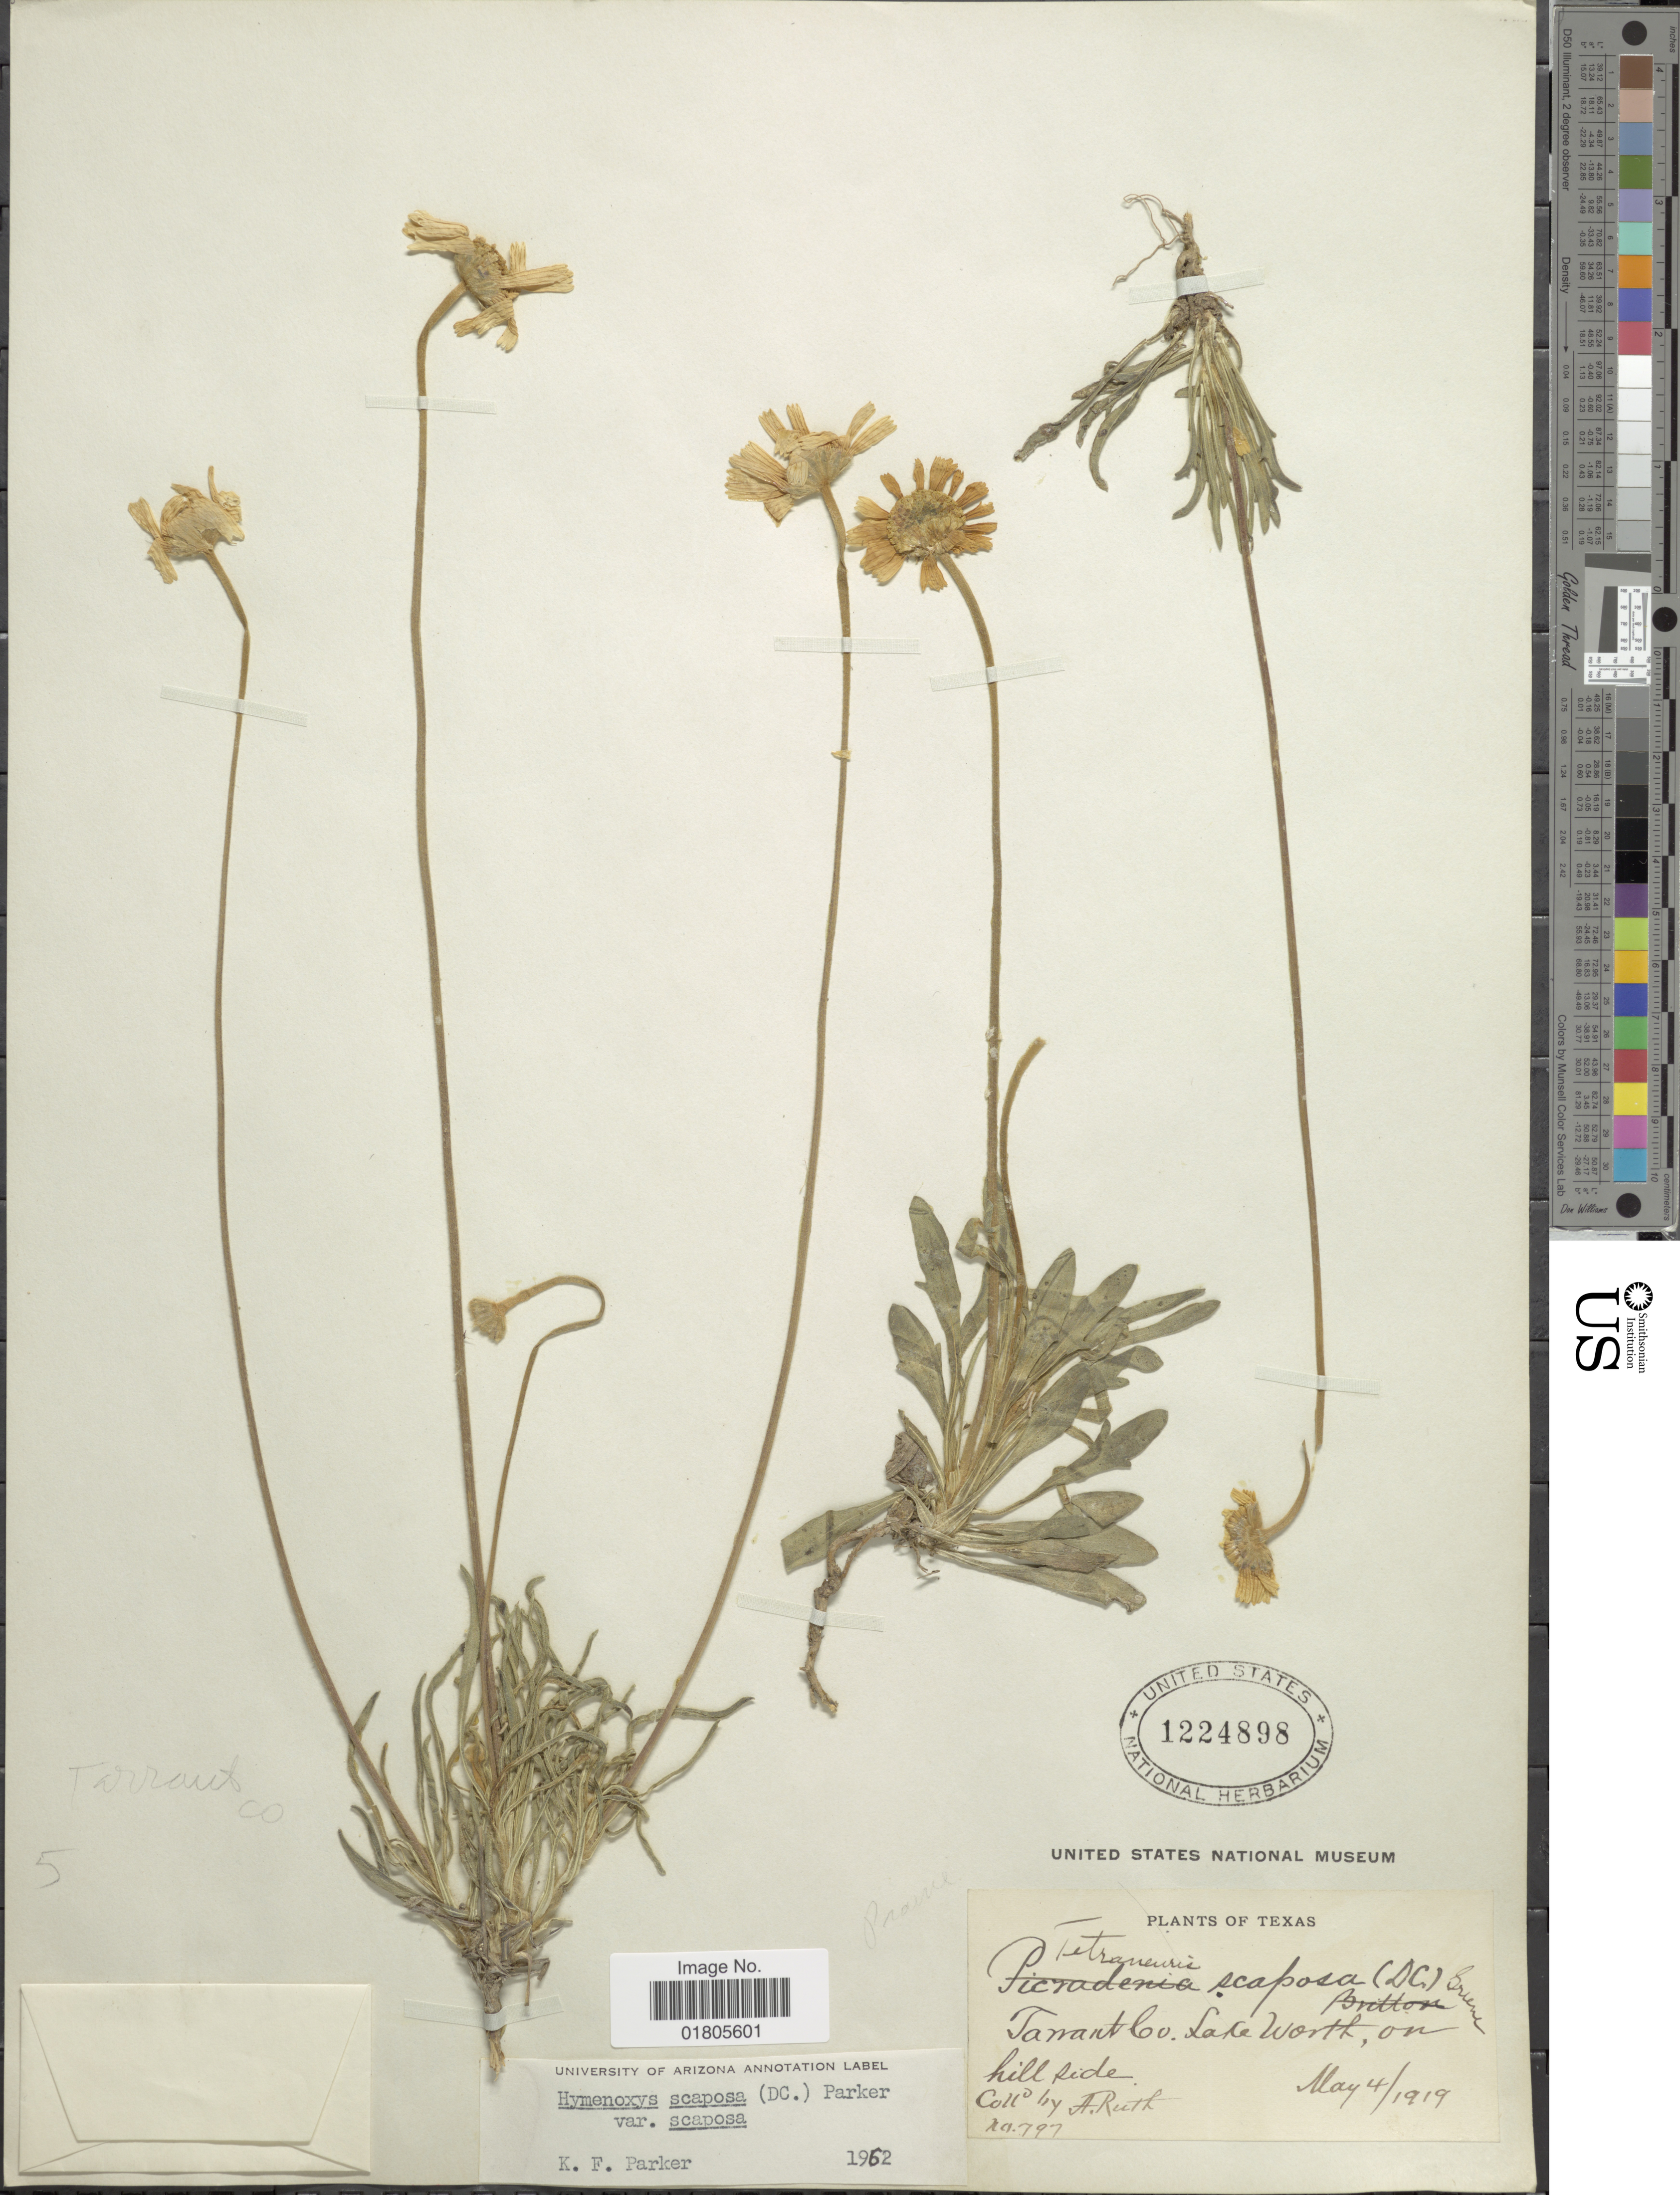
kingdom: Plantae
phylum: Tracheophyta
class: Magnoliopsida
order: Asterales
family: Asteraceae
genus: Actinea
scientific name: Actinea scaposa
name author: (DC.) Kuntze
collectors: A. Ruth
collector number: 797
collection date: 1919-05-04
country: United States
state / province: Texas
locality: Tamnant Co., Lake Worth on hill side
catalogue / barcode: US 1224898